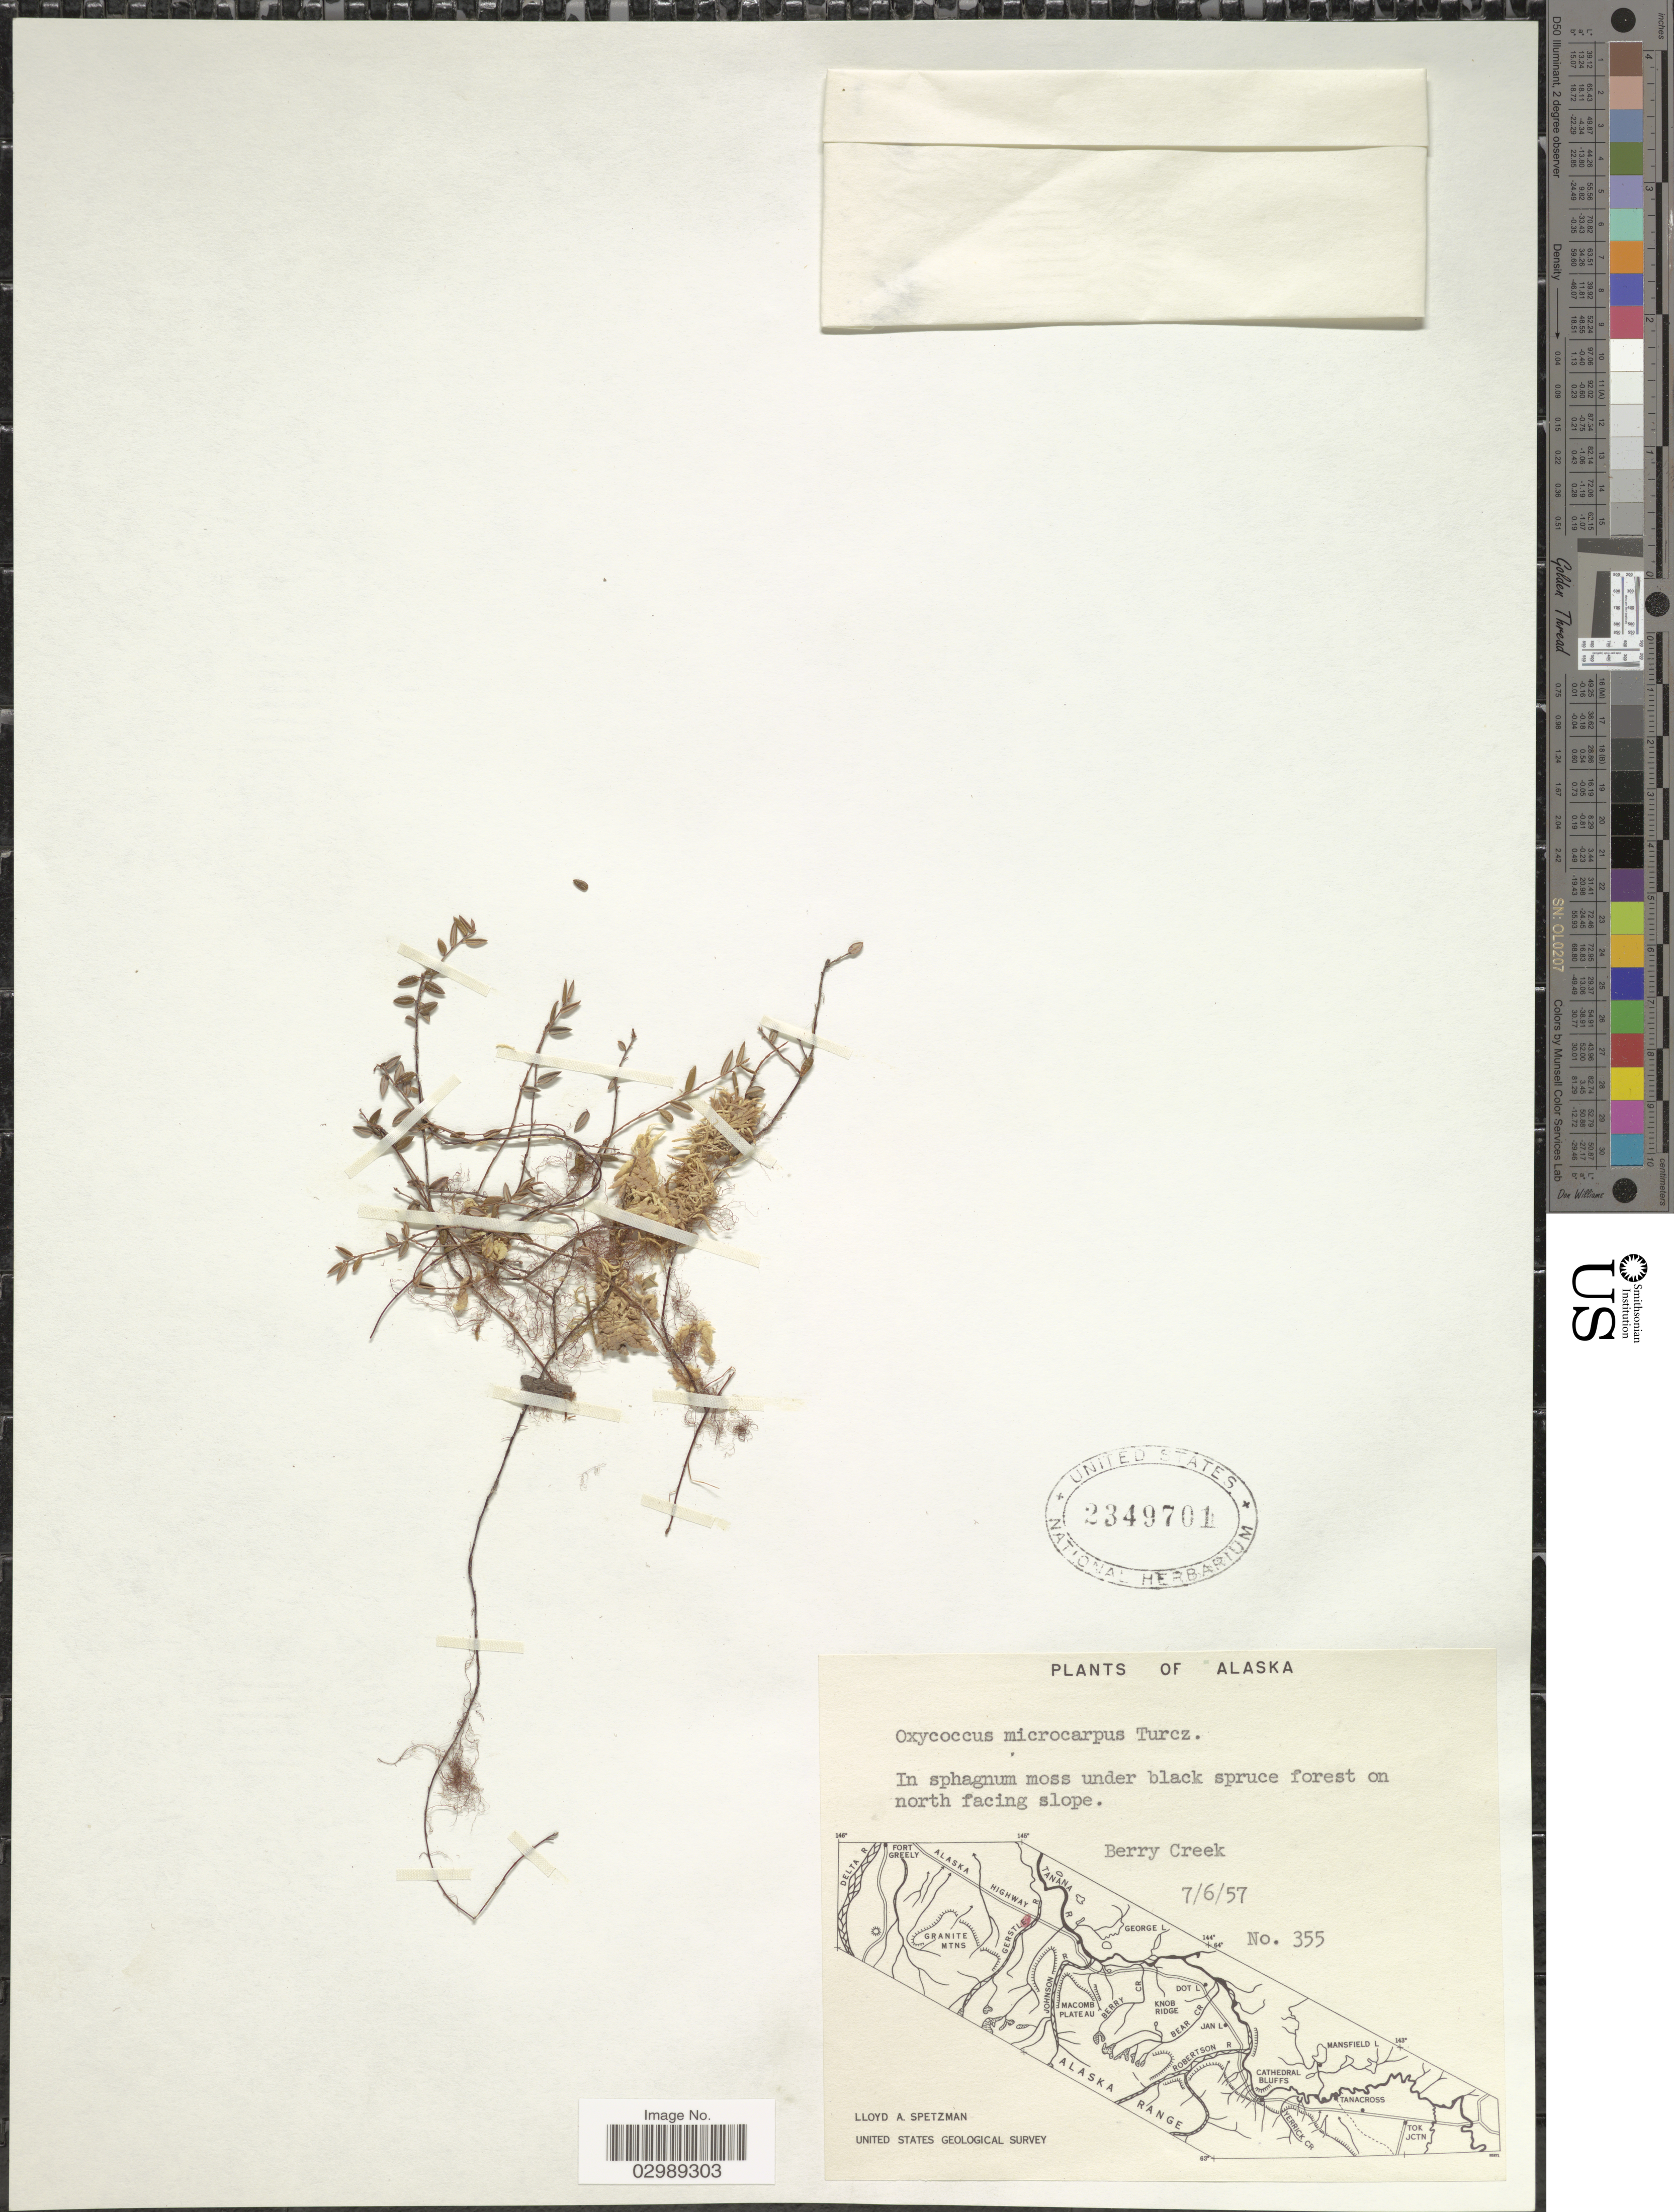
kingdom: Plantae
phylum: Tracheophyta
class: Magnoliopsida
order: Ericales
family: Ericaceae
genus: Vaccinium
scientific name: Vaccinium oxycoccos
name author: L.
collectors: L. Spetzman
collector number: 355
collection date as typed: Transcribed d/m/y: 6/7/57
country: United States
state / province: Alaska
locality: Berry Creek.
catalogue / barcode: US 2349701